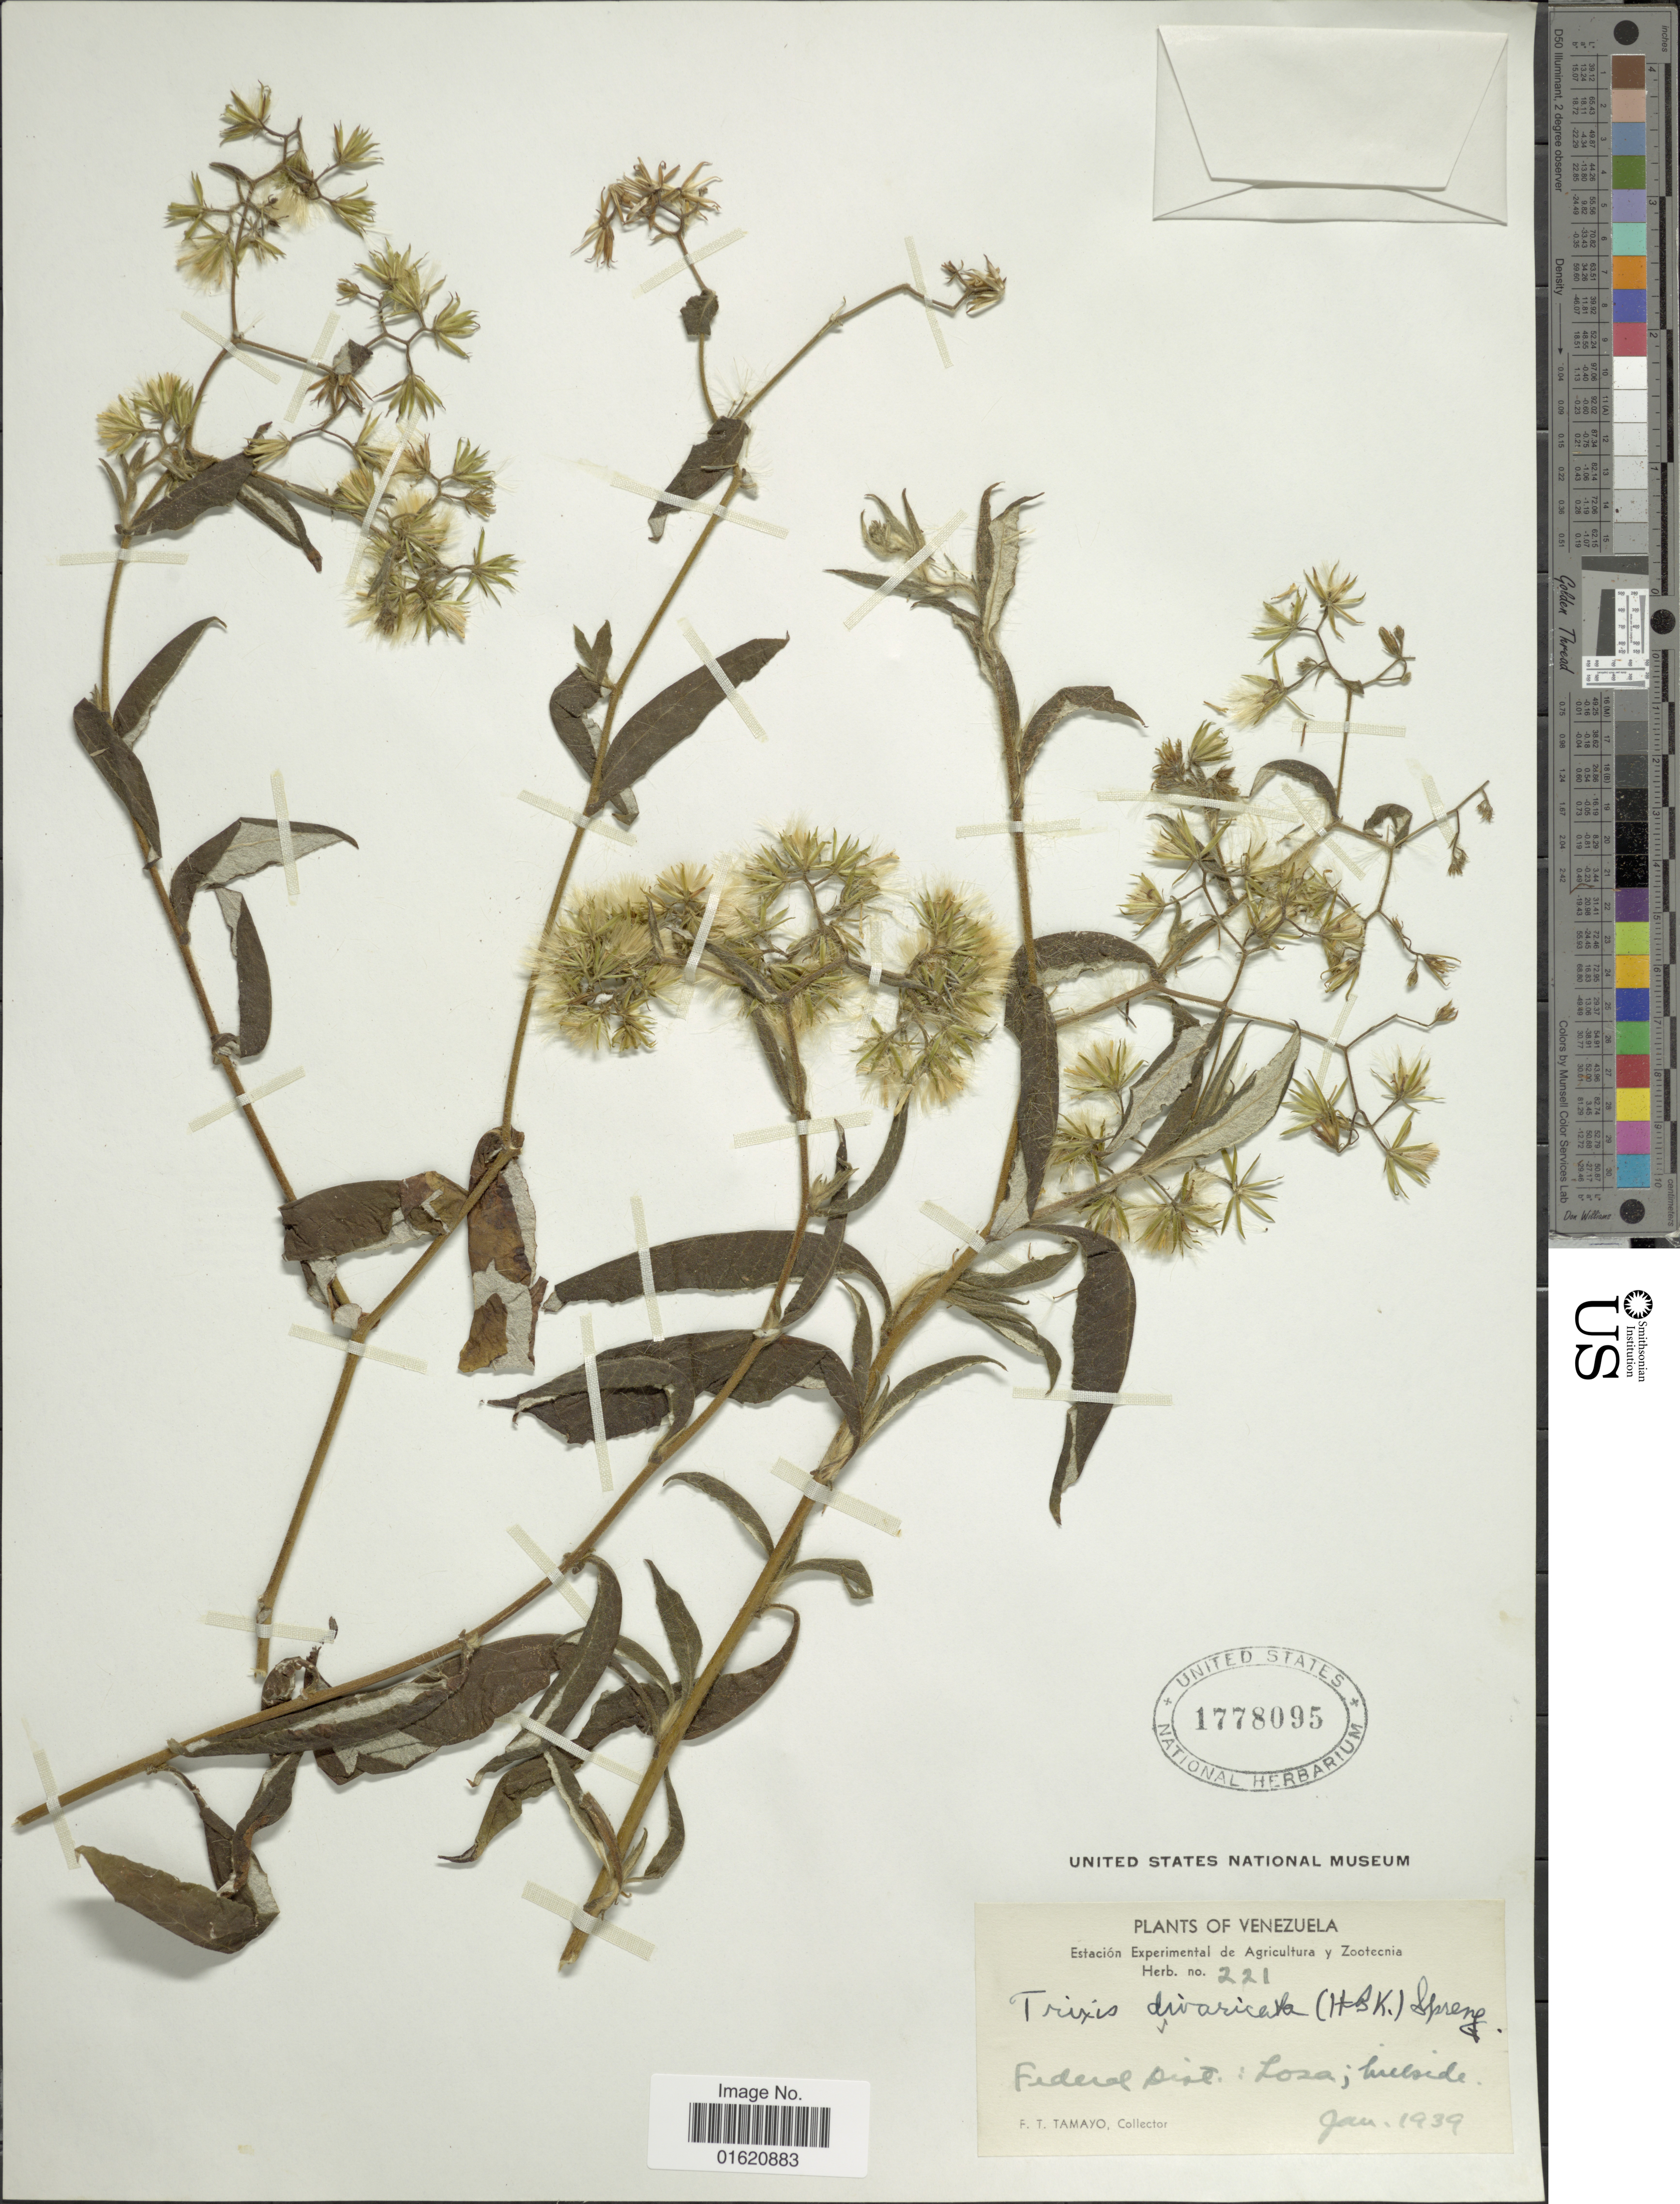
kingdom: Plantae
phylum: Tracheophyta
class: Magnoliopsida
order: Asterales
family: Asteraceae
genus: Trixis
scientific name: Trixis antimenorrhoea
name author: (Schrank) Mart. ex Kuntze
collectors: F. Tamayo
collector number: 221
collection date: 1939-01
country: Venezuela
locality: Federal Dist.t: Losa; hillside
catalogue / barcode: US 1778095